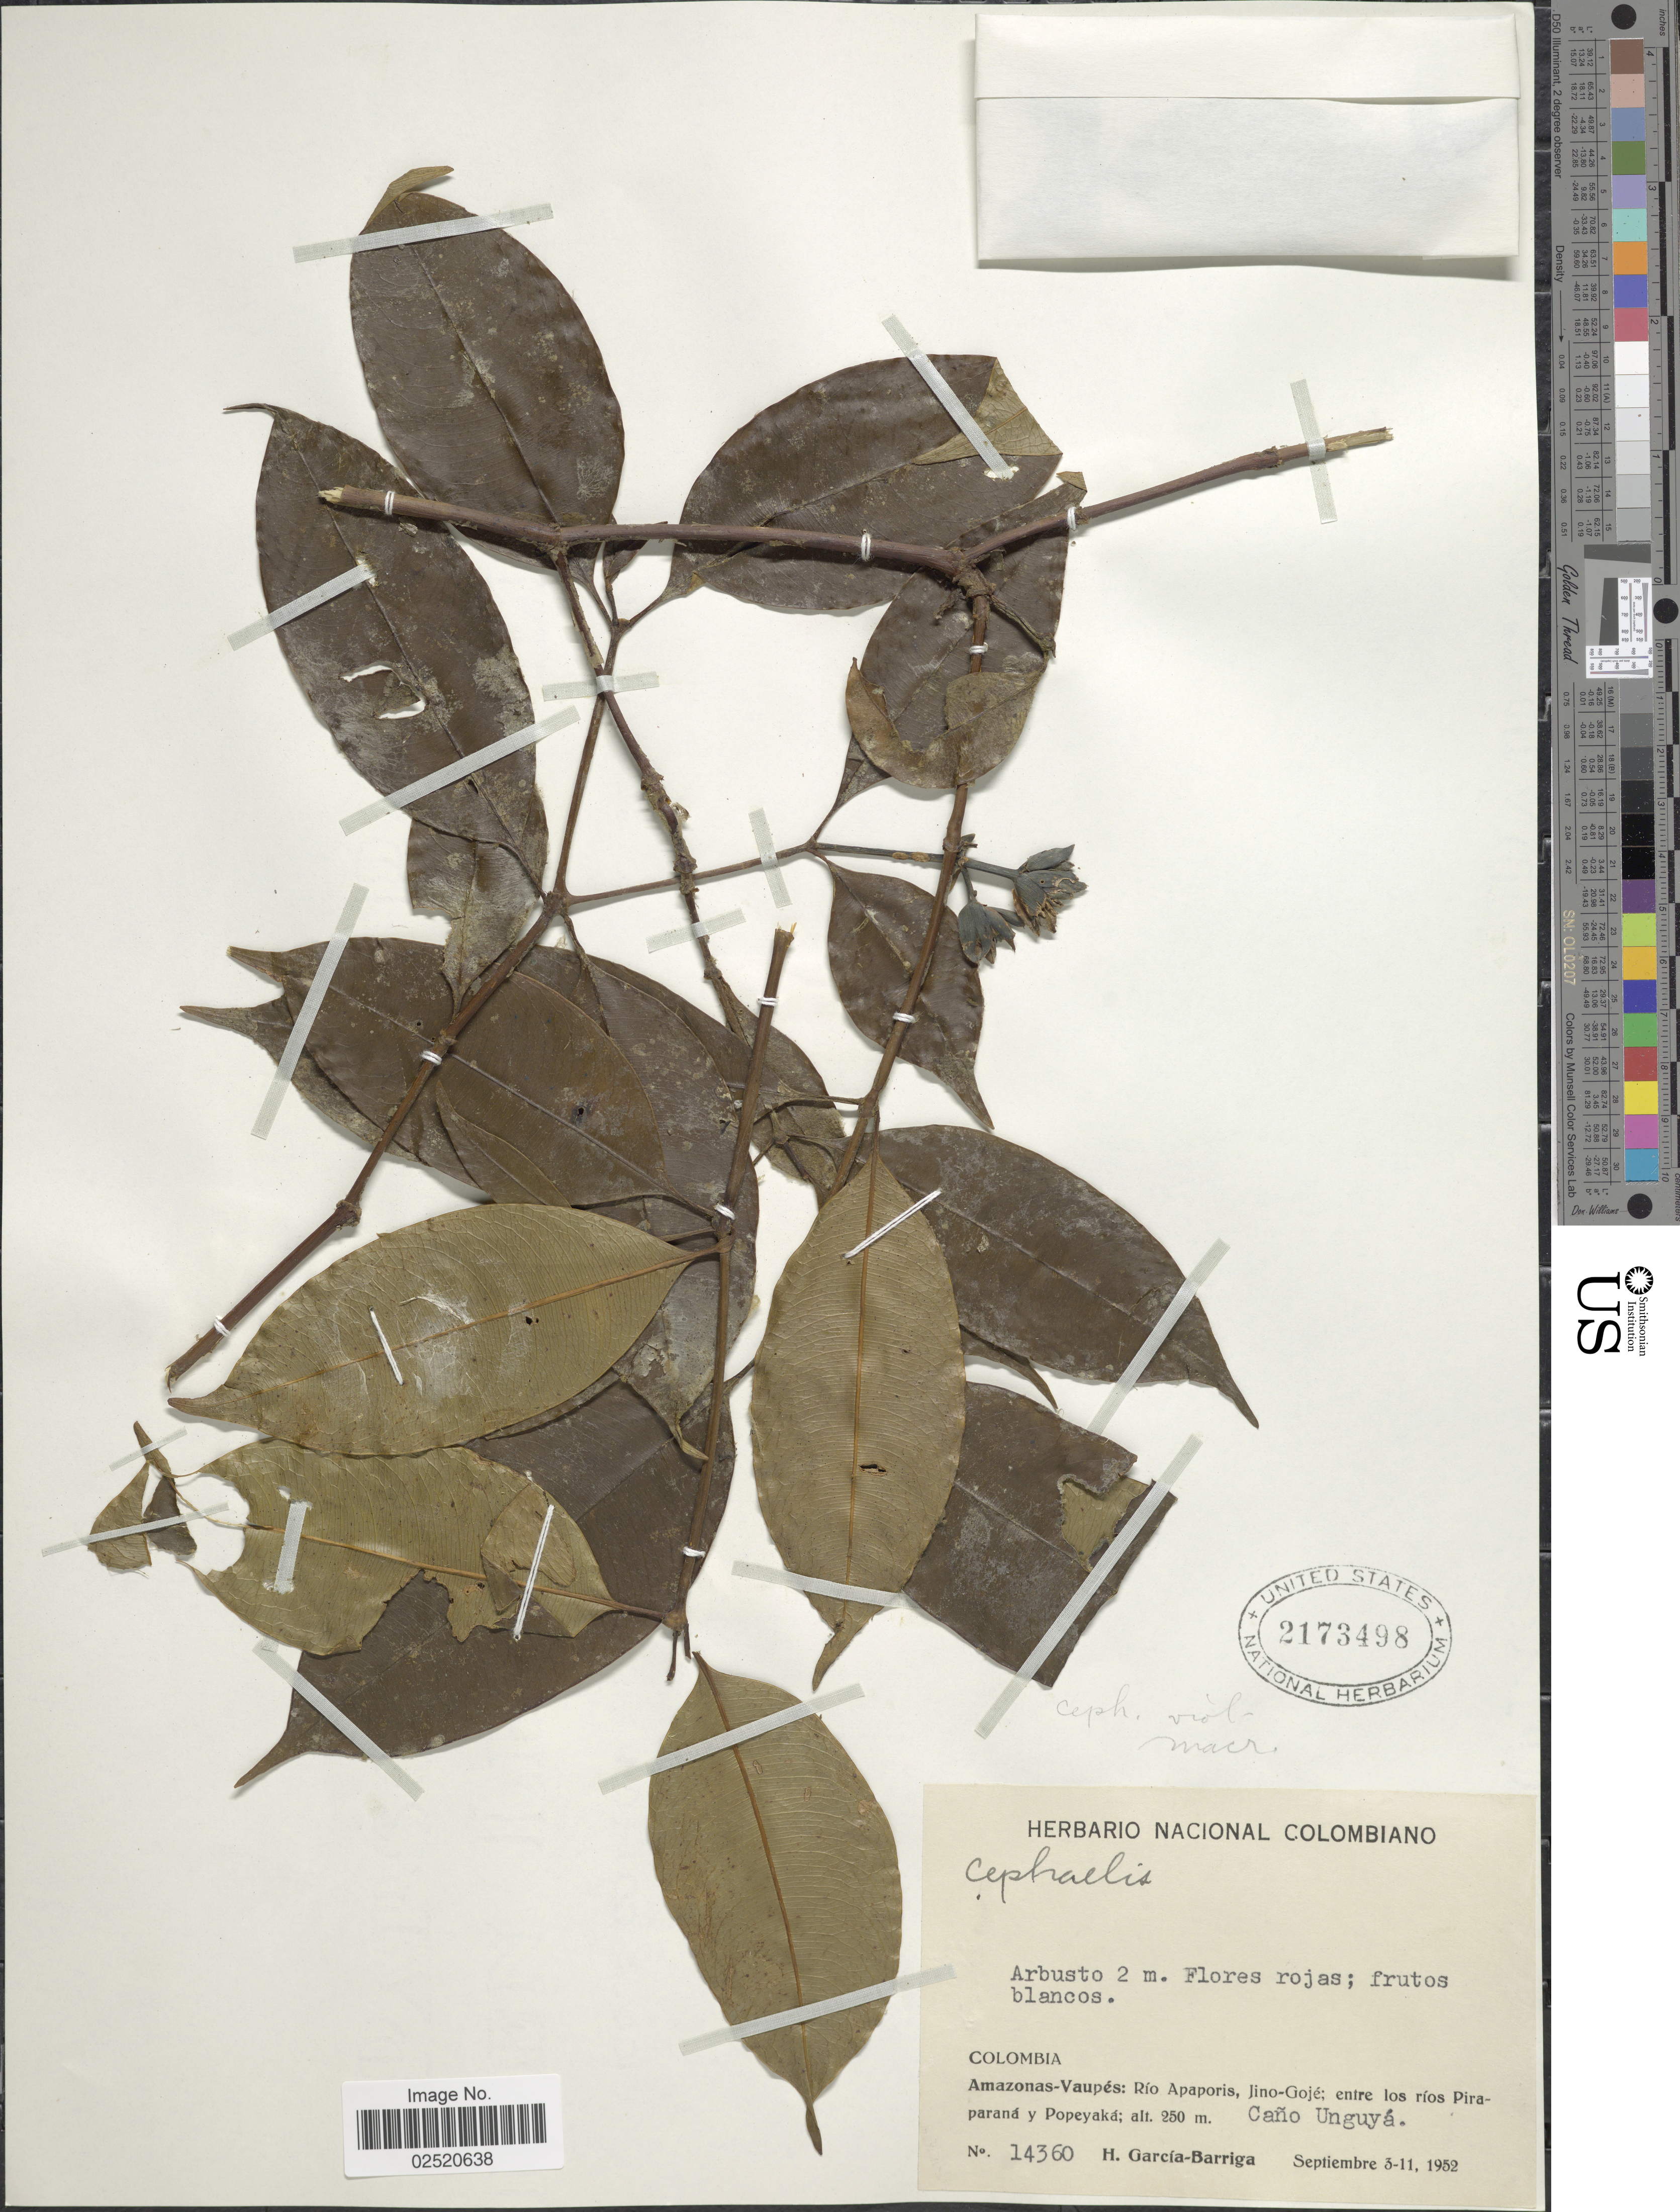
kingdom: Plantae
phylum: Tracheophyta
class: Magnoliopsida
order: Gentianales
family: Rubiaceae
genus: Psychotria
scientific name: Psychotria sp.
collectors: H. García Barriga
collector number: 14360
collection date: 1952-09-03/1952-09-11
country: Colombia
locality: Amazonas-Vaupés: Río Apaporis, Jino-Gojé; entre los ríos Piraparaná y Popeyaká. Caño Unguyá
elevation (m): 250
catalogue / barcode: US 2173498